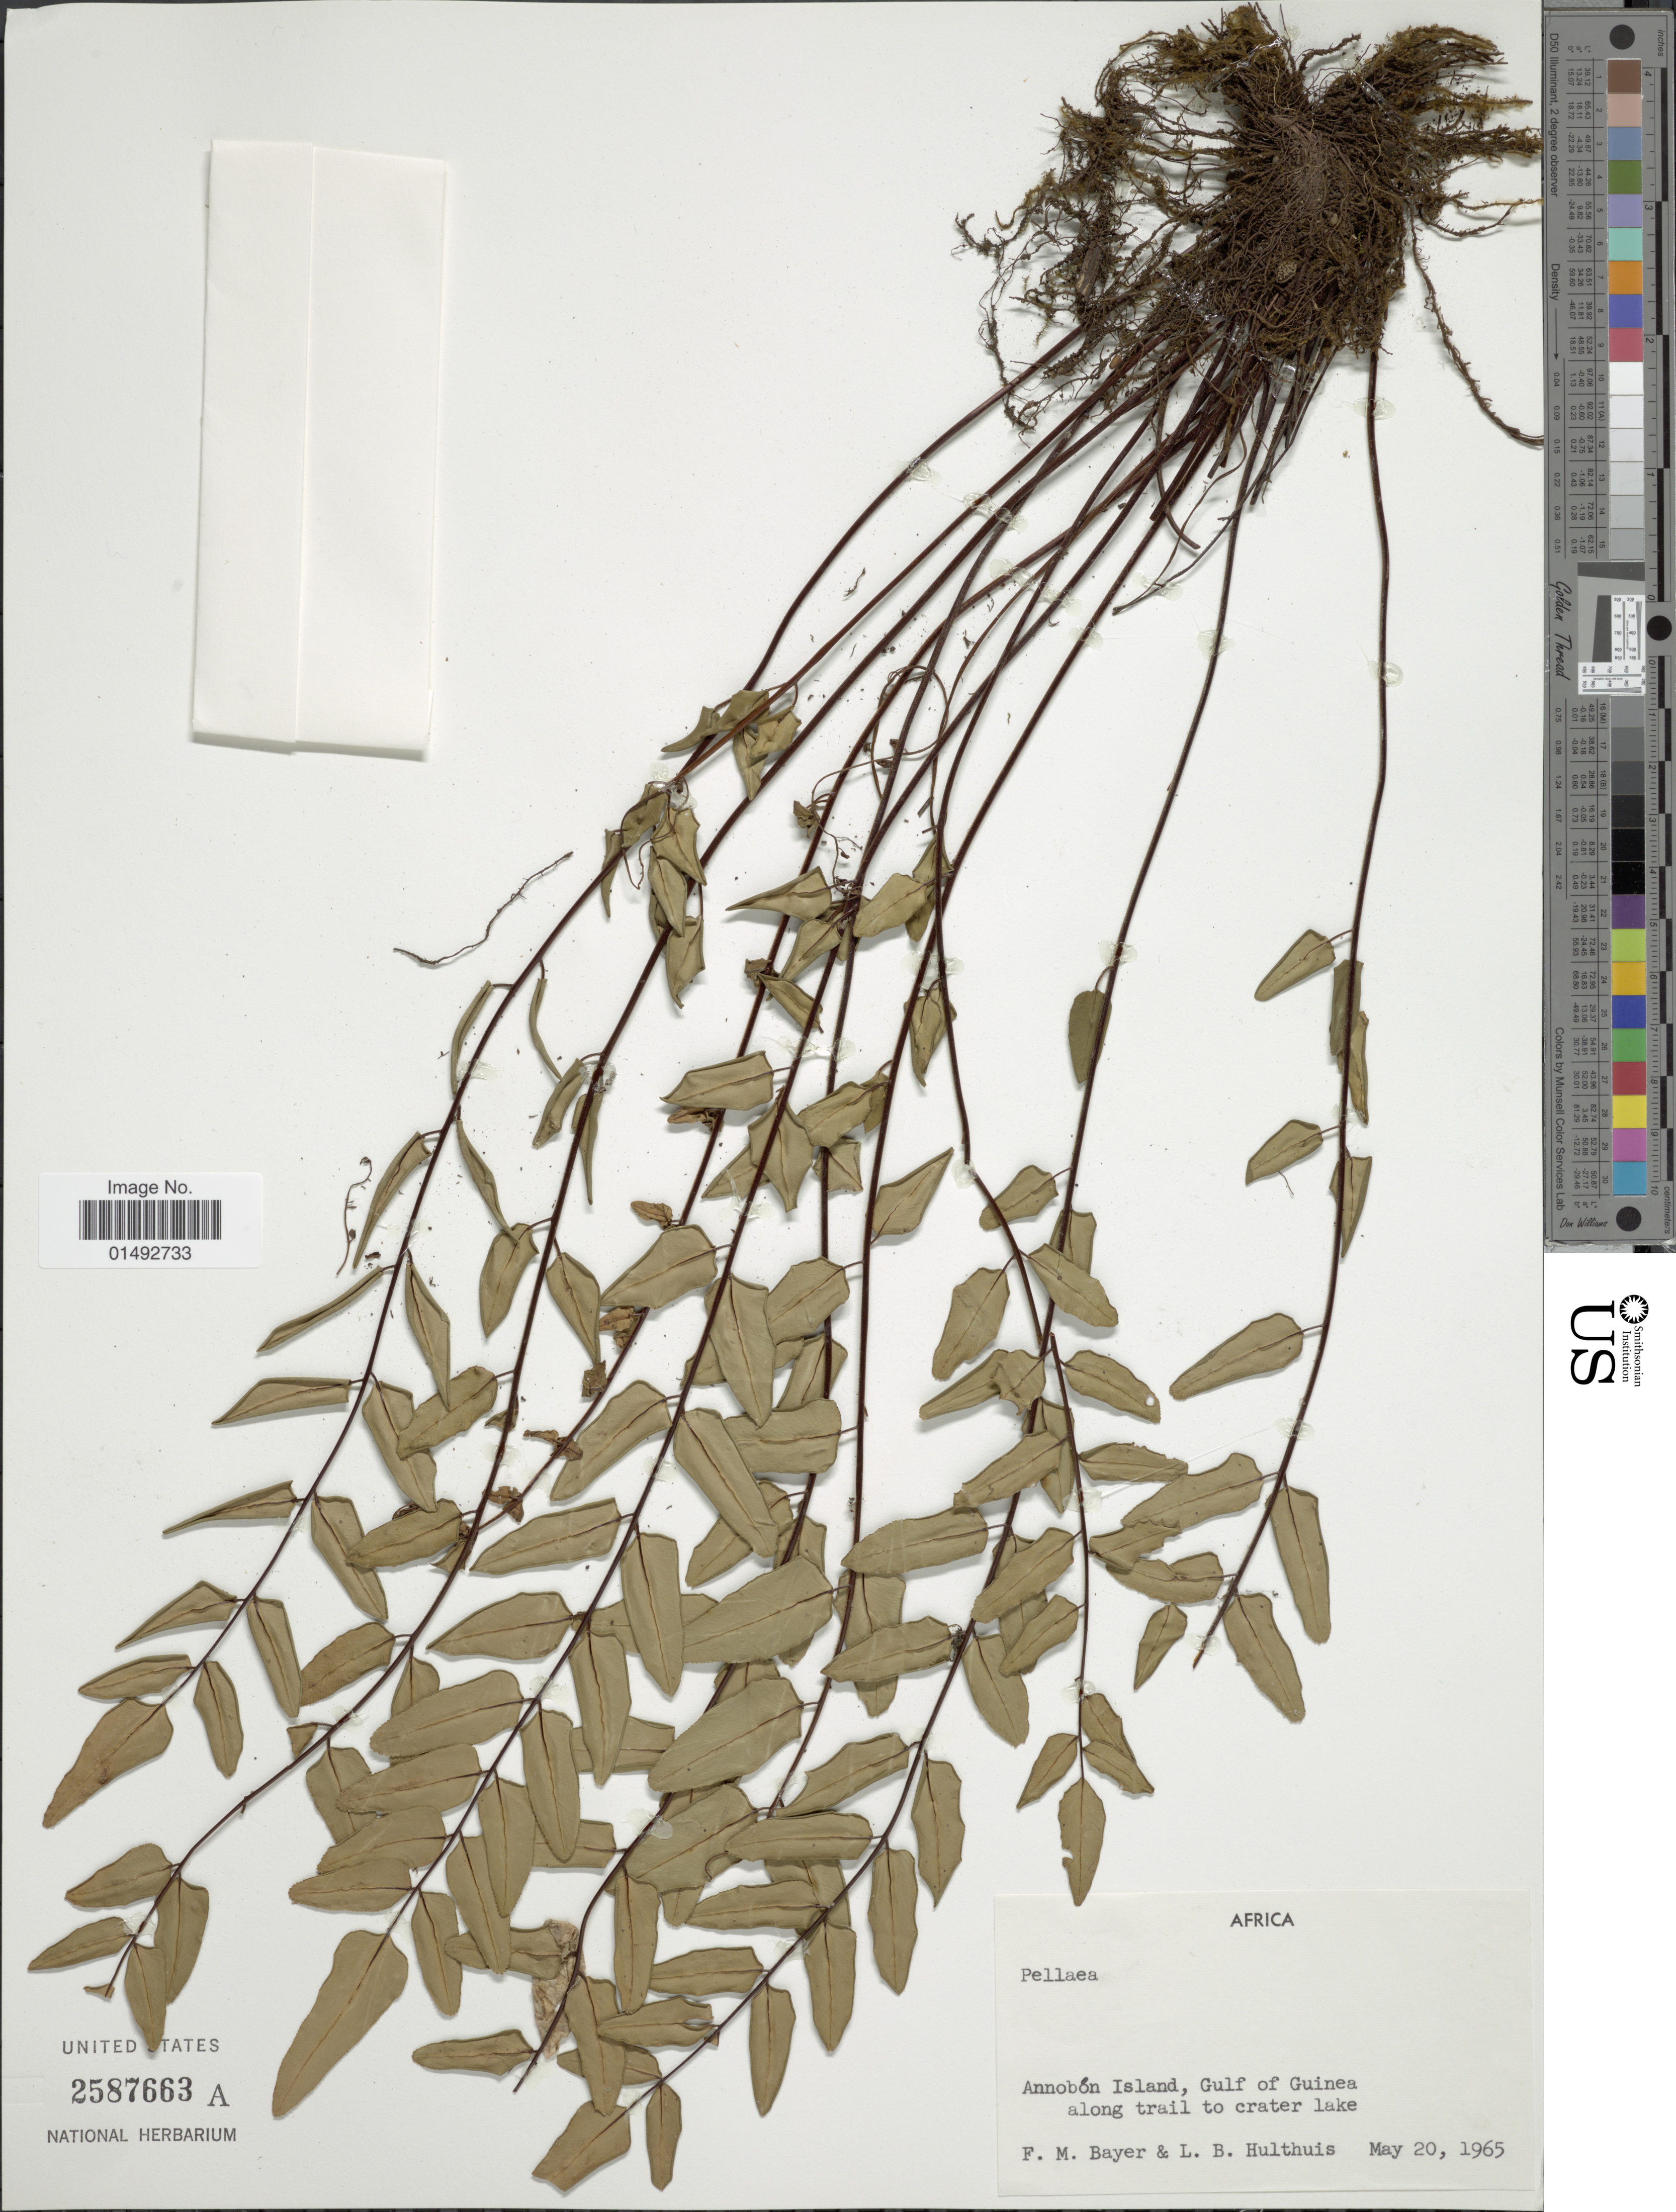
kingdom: Plantae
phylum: Tracheophyta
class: Polypodiopsida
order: Polypodiales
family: Pteridaceae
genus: Pellaea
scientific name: Pellaea sp.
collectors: F. Bayer & L. Hulthuis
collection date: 1965-05-20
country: Equatorial Guinea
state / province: Annobon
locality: Africa, Annobon Island, Gulf of guinea along trail leading to crater lake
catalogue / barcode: US 2587663A